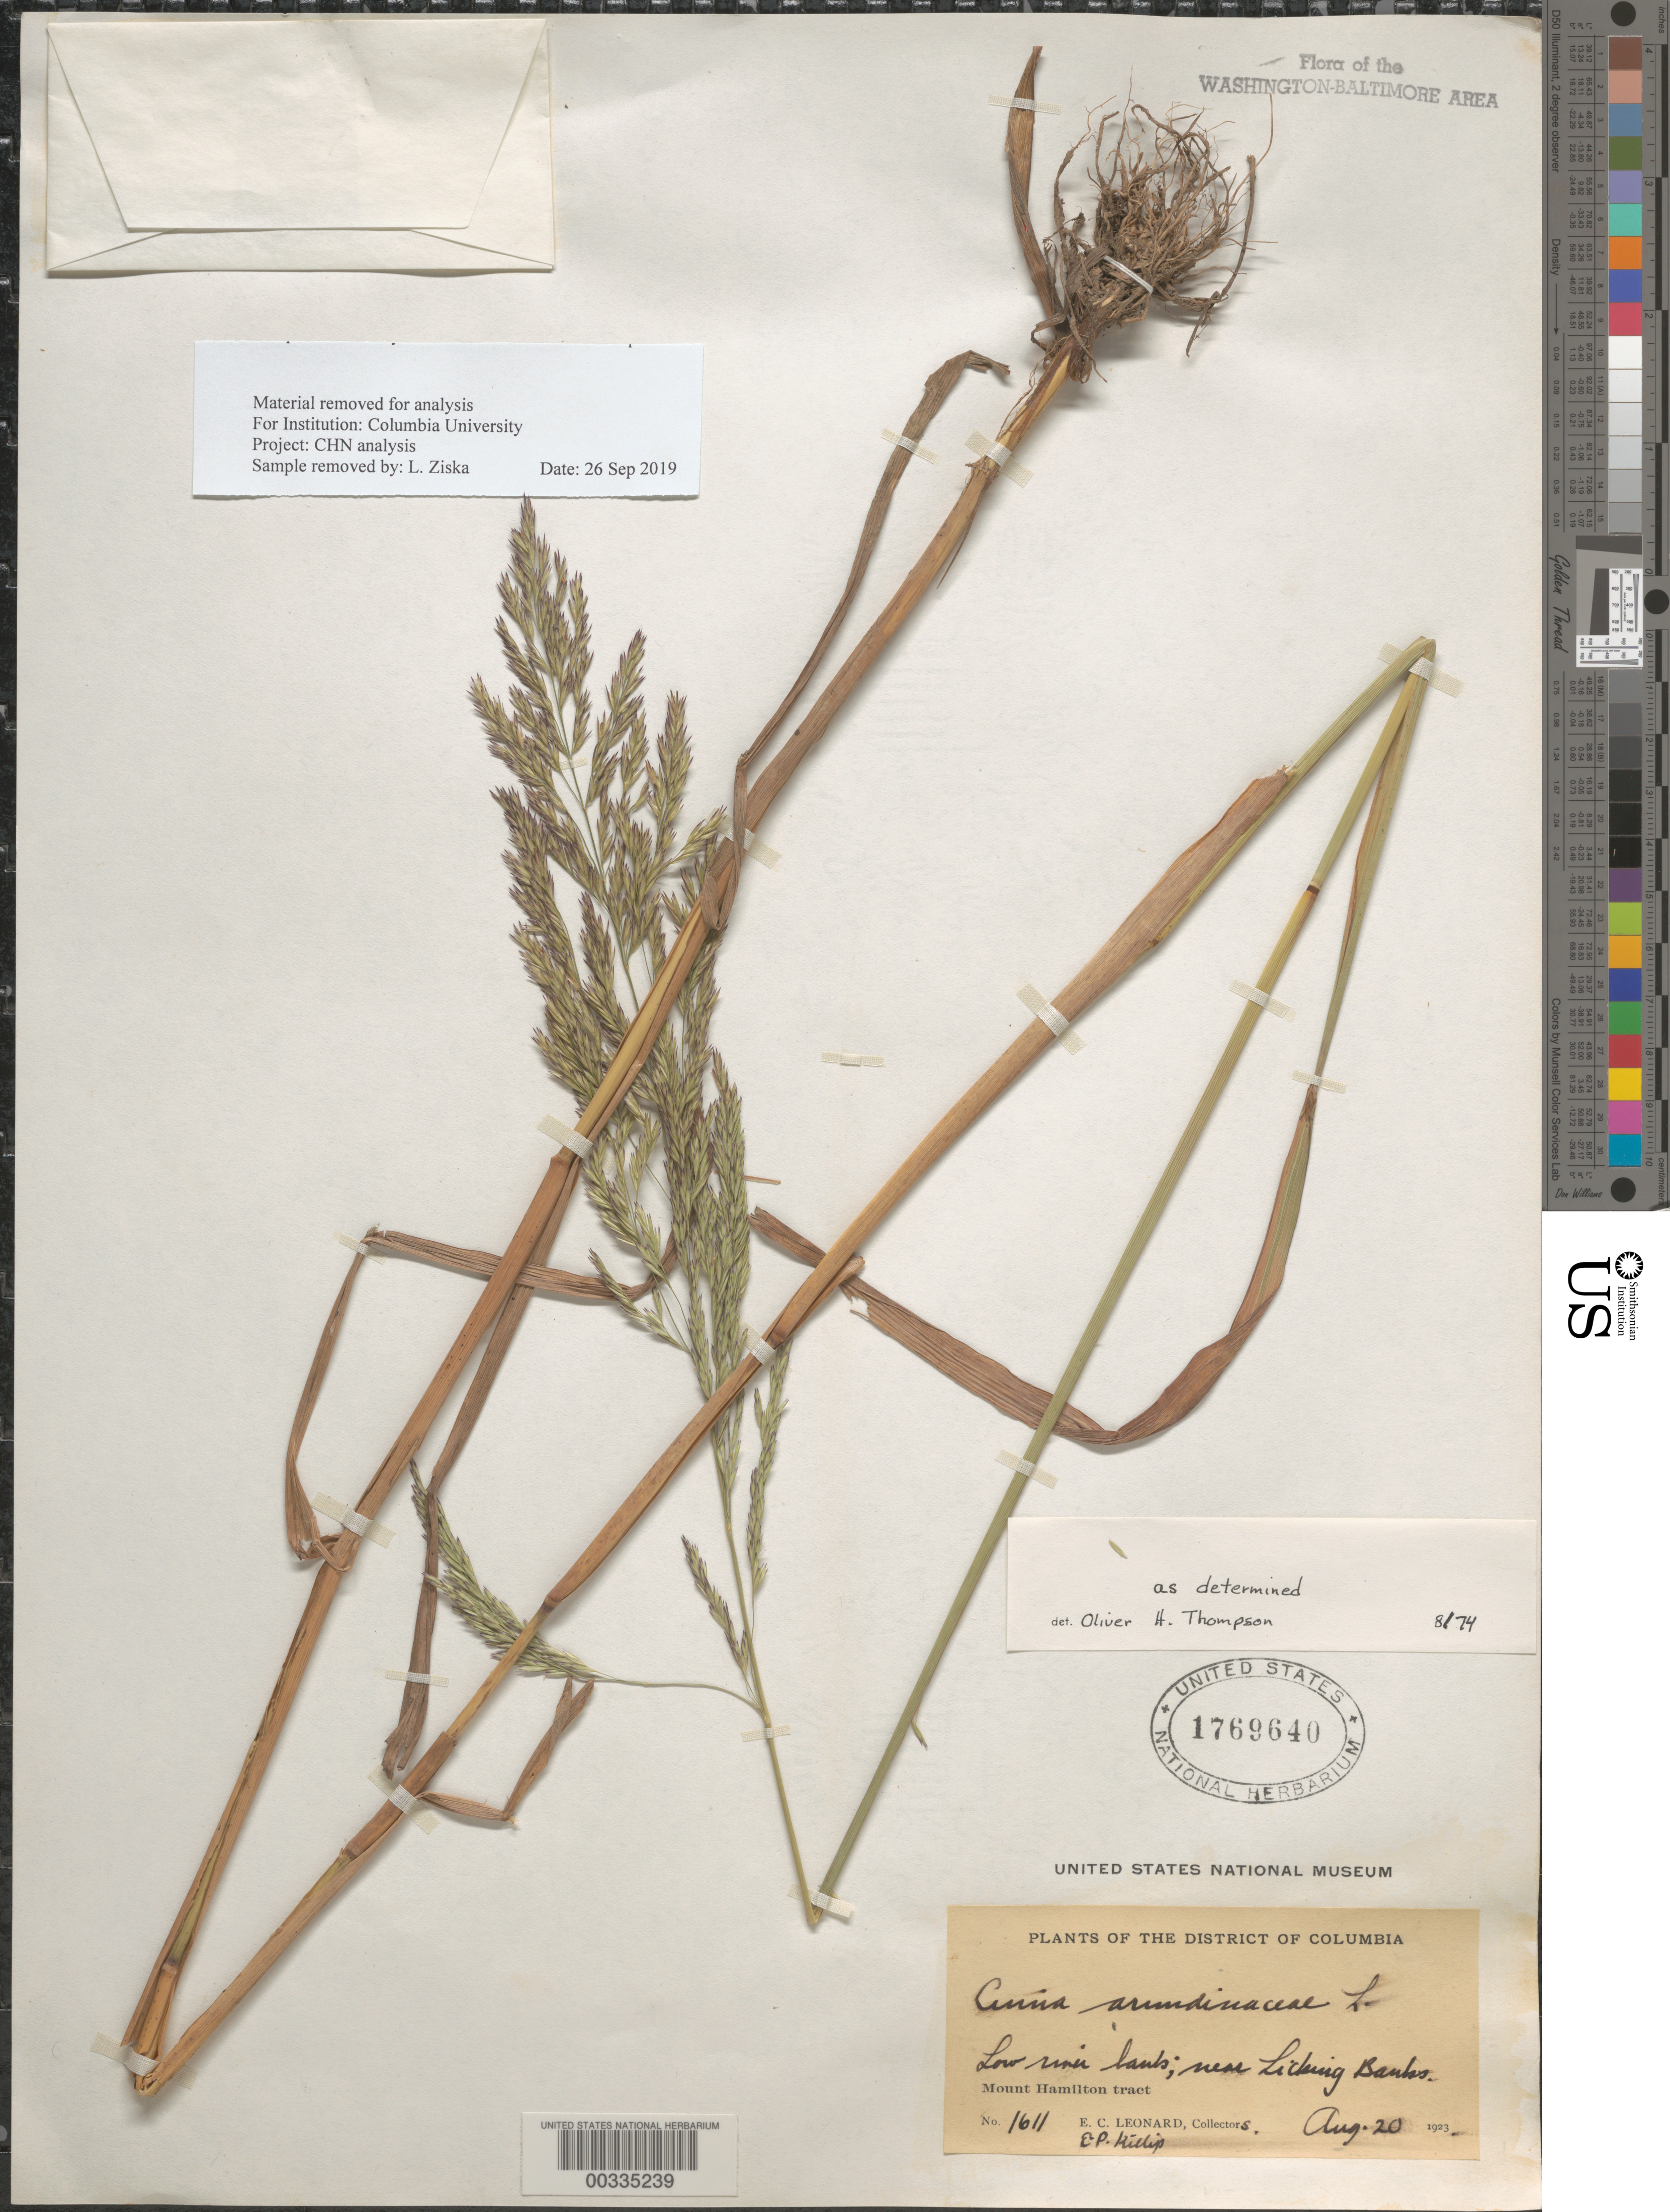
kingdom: Plantae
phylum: Tracheophyta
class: Liliopsida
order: Poales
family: Poaceae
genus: Cinna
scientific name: Cinna arundinacea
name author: L.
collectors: E. C. Leonard & E. P. Killip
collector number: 1611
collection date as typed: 20 Aug 1923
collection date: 1923-08-20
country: United States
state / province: District of Columbia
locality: Licking Banks, Mount Hamilton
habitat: Low river bank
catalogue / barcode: US 1769640